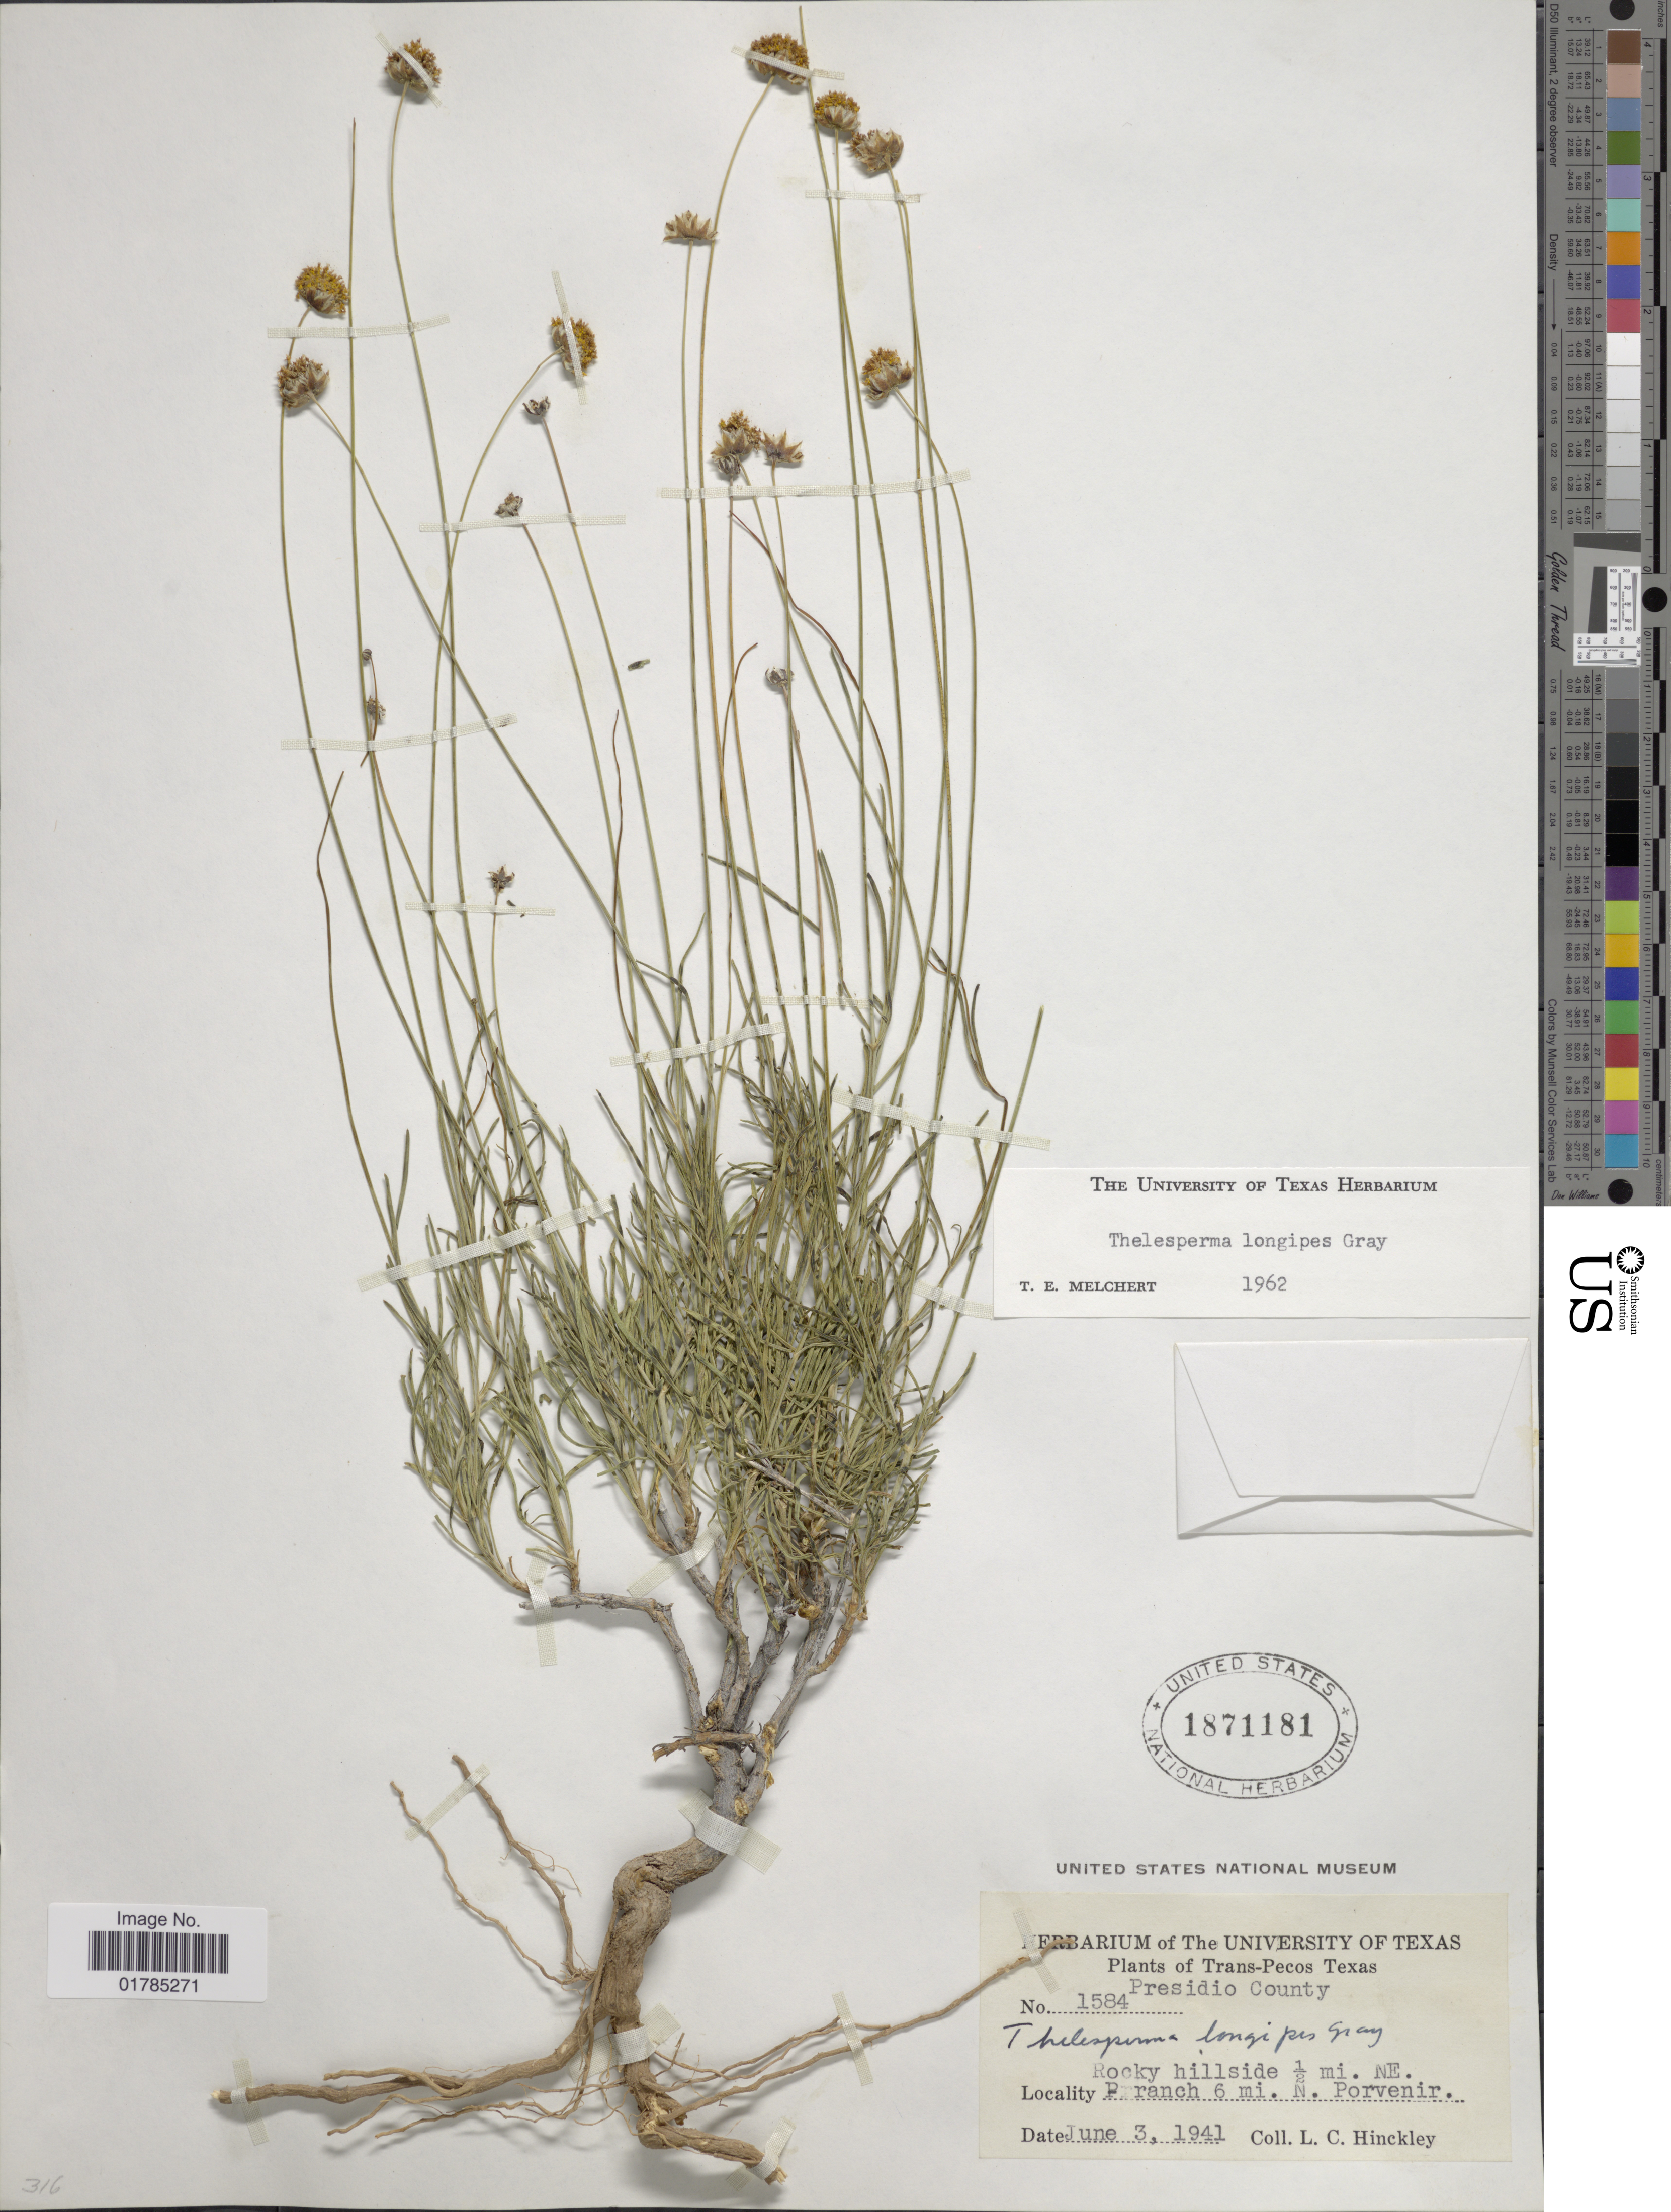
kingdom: Plantae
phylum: Tracheophyta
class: Magnoliopsida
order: Asterales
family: Asteraceae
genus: Thelesperma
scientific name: Thelesperma longipes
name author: A. Gray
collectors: L. Hinckley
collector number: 1584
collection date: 1941-06-03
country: United States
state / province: Texas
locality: Trans-Pecos Texas, Presidio County. Rocky hillside 1/2 mi. NE ranch 6 mi. N. Porvenir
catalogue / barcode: US 1871181